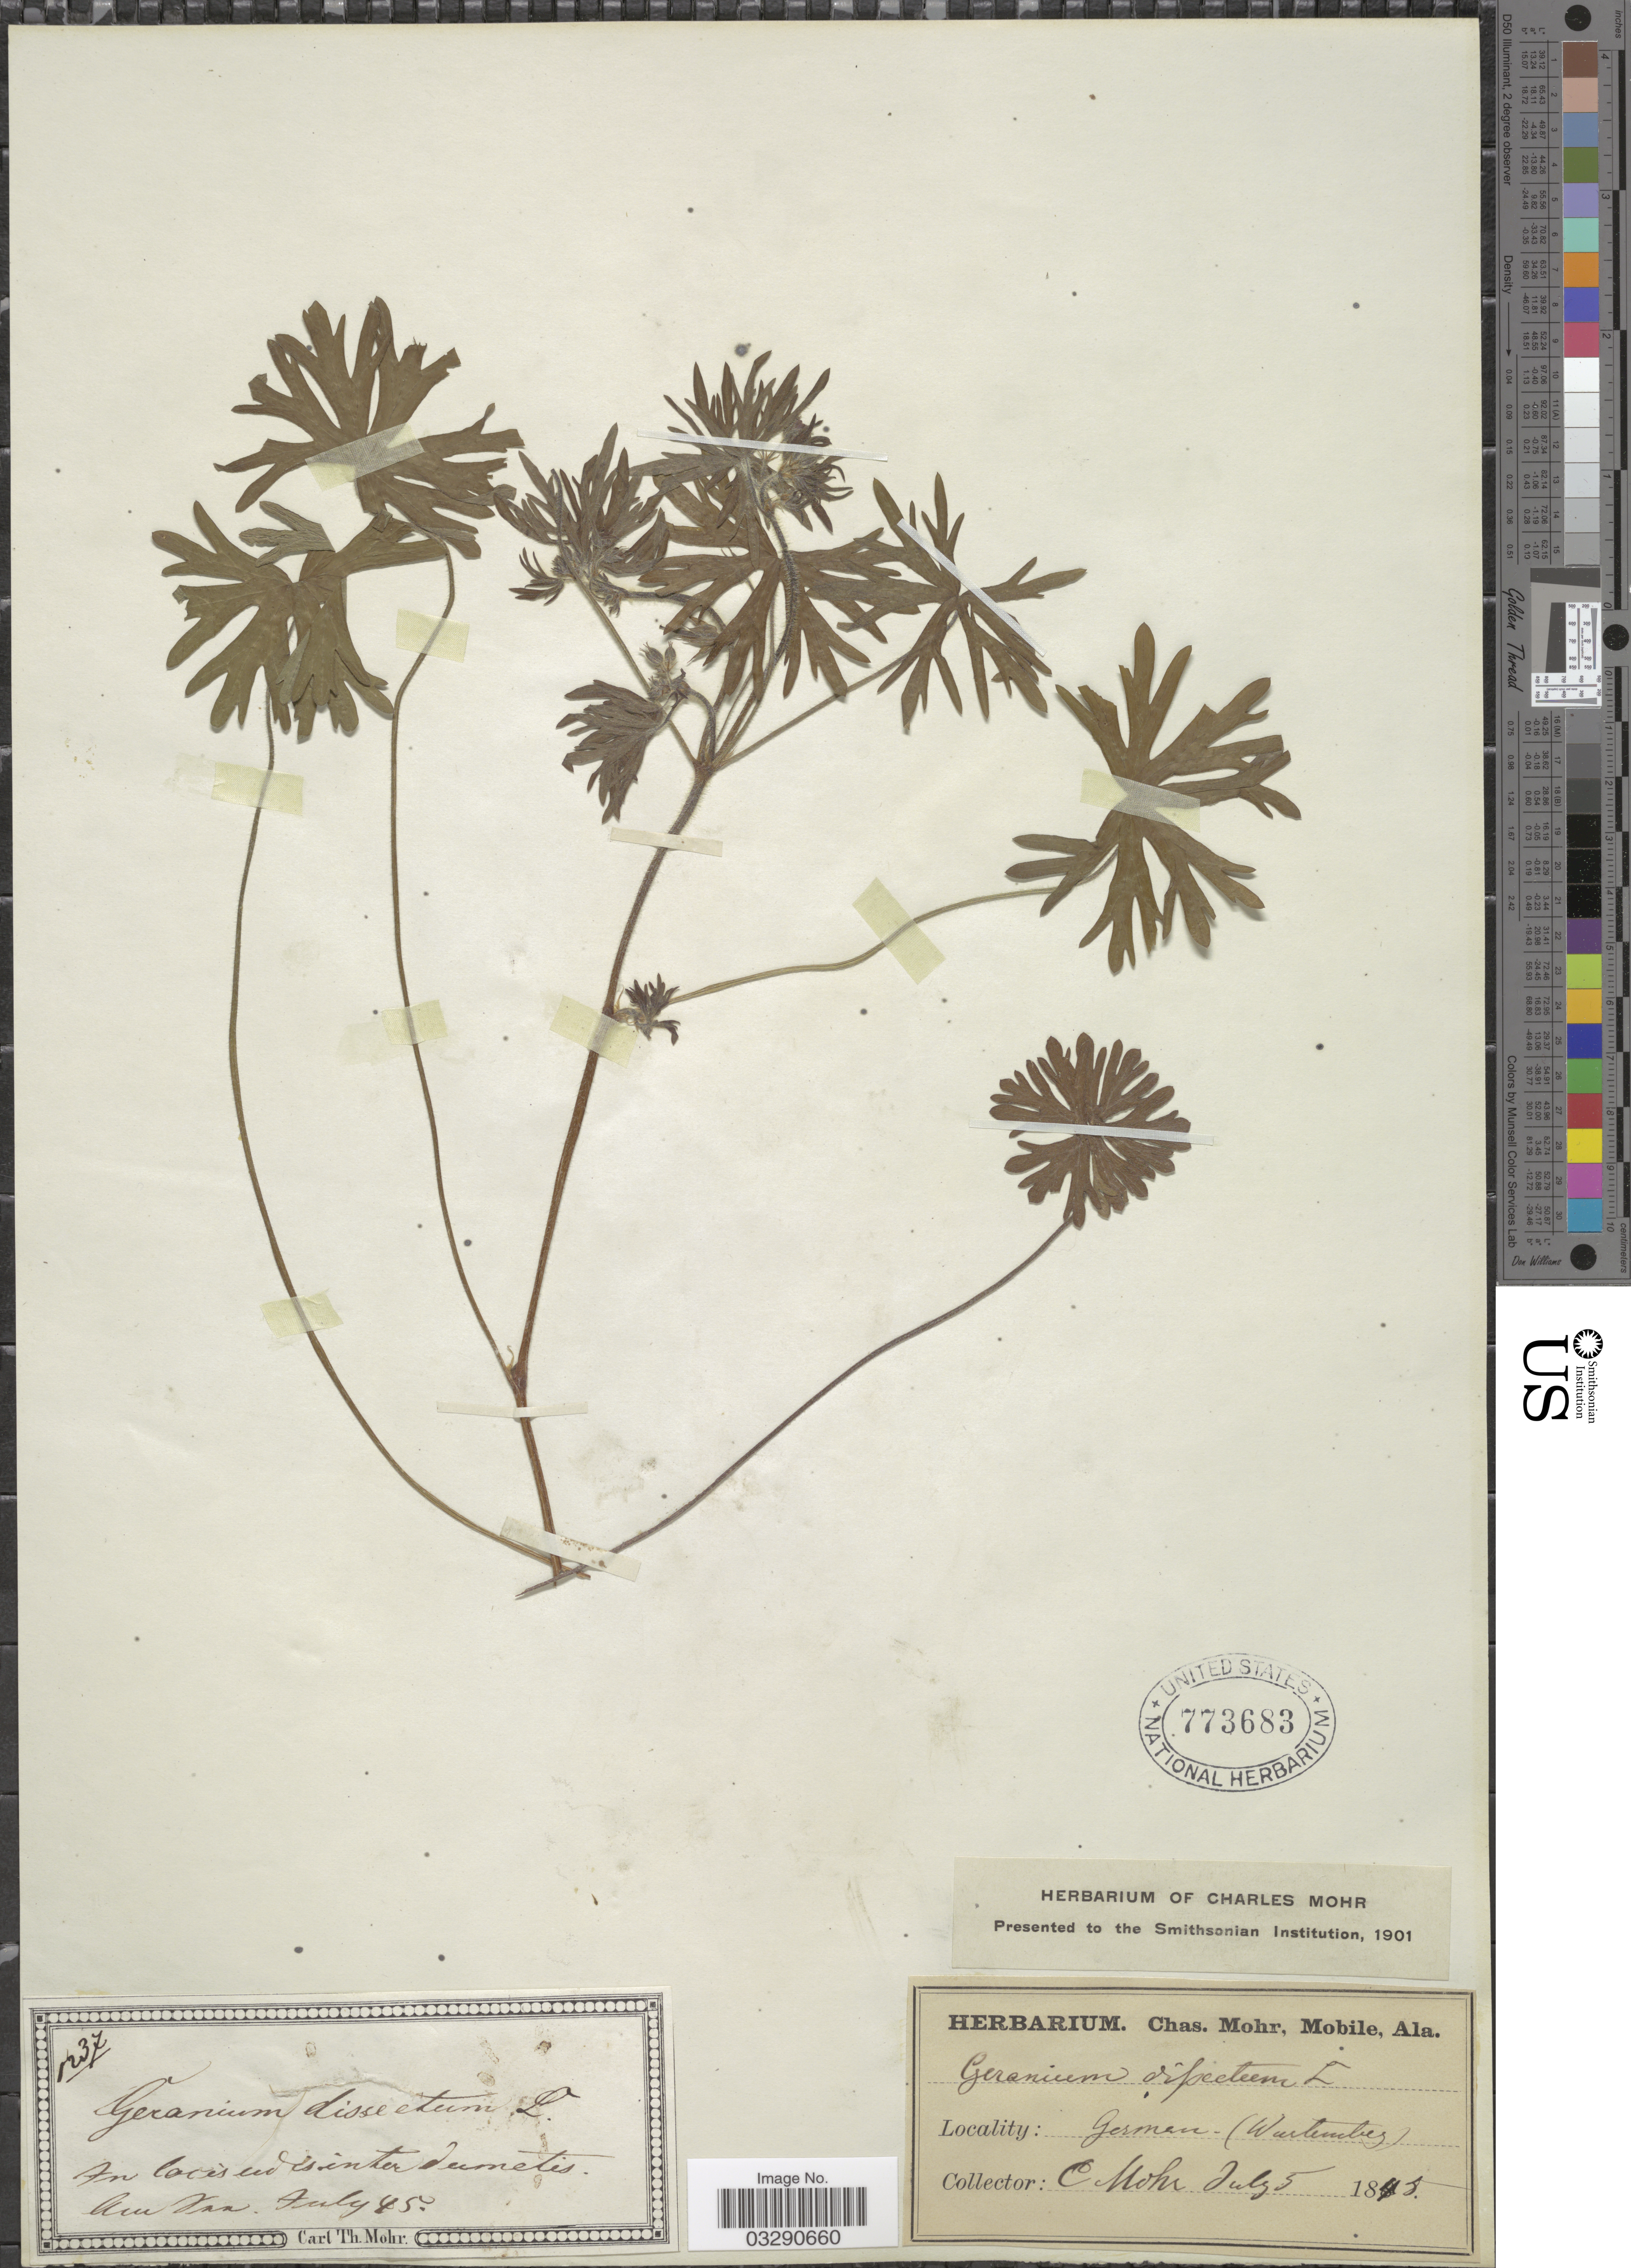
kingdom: Plantae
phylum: Tracheophyta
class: Magnoliopsida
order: Geraniales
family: Geraniaceae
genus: Geranium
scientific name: Geranium dissectum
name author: L.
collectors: Mohr, C. T. (herbarium)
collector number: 1237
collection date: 1945-07-05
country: Germany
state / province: Baden-Württemberg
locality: German. (Wurtemburg). In laces ines inter dumetis. [interpreted]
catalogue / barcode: US 773683